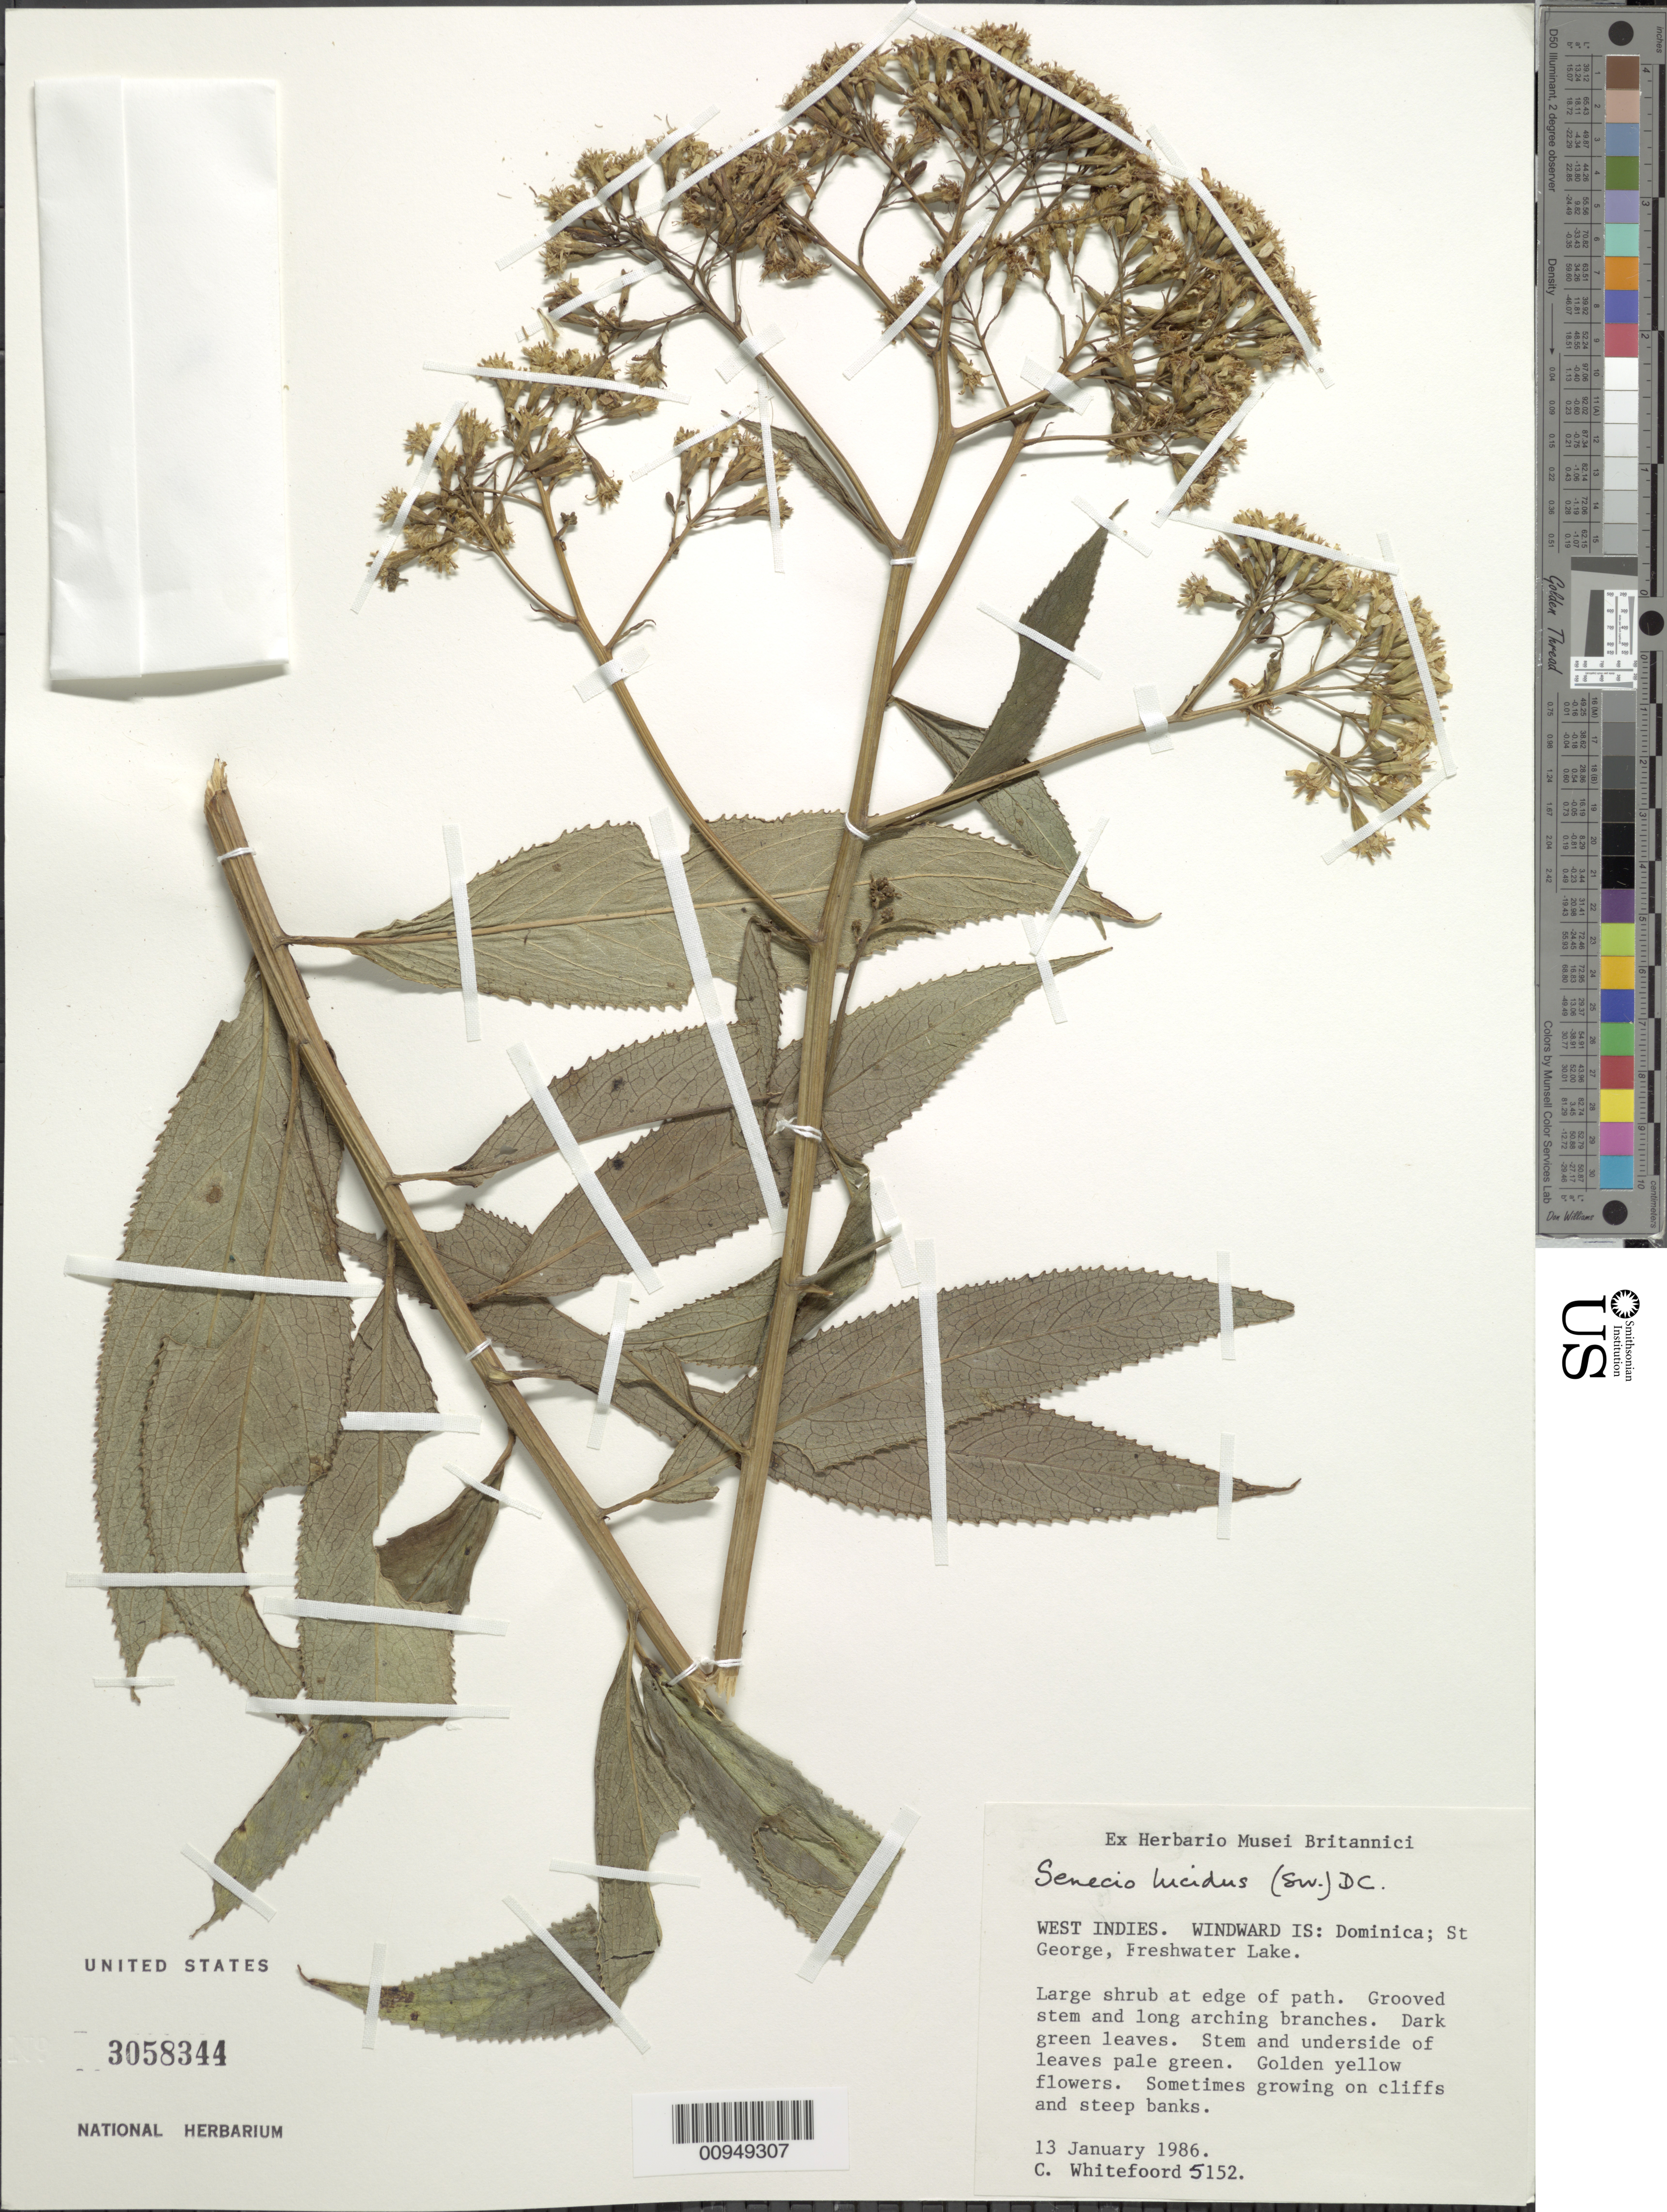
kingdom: Plantae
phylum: Tracheophyta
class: Magnoliopsida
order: Asterales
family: Asteraceae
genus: Senecio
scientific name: Senecio lucidus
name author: (Sw.) DC.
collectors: C. Whitefoord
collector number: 5152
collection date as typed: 13 Jan 1986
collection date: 1986-01-13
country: Dominica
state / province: St. George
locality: Freshwater Lake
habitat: Edge of path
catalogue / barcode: US 3058344